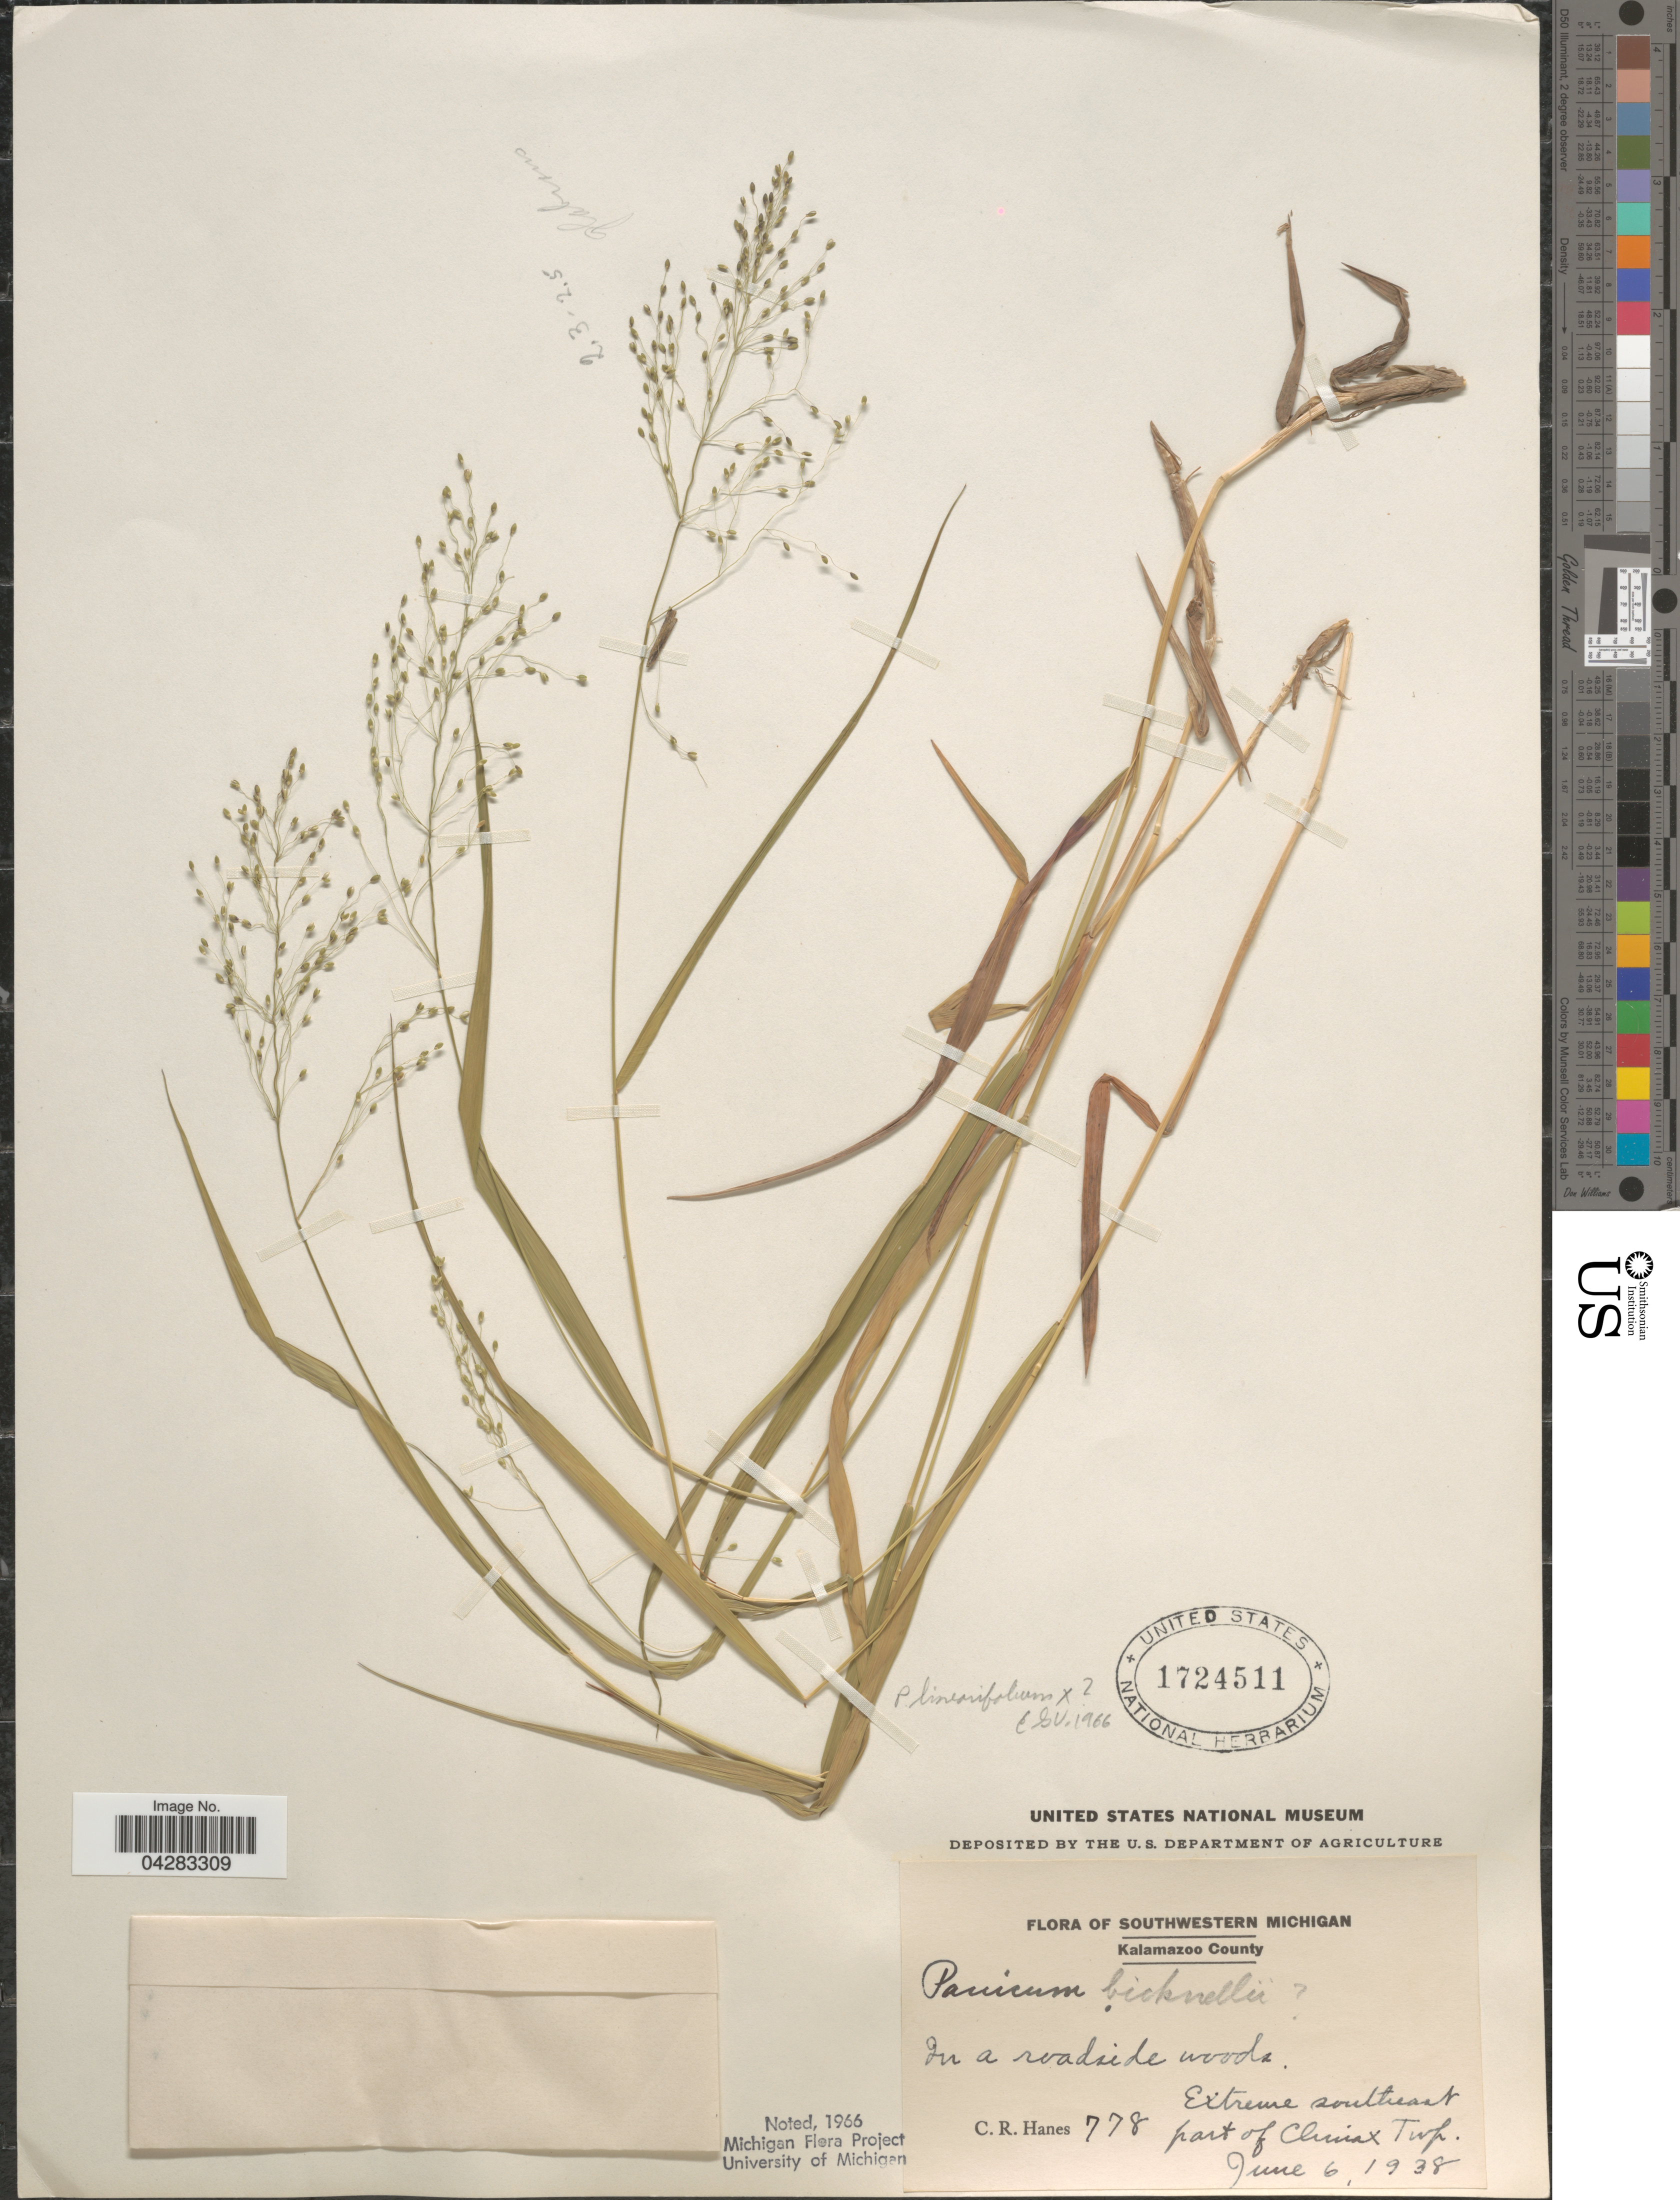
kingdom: Plantae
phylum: Tracheophyta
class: Liliopsida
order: Poales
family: Poaceae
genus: Dichanthelium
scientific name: Dichanthelium linearifolium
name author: (Scribn.) Gould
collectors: C. Hanes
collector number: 778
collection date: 1938-06-06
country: United States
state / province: Michigan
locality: Southwestern Michigan. Kalamazoo County. In a roadside woods. Extreme south East part of Climax Twp.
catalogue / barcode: US 1724511